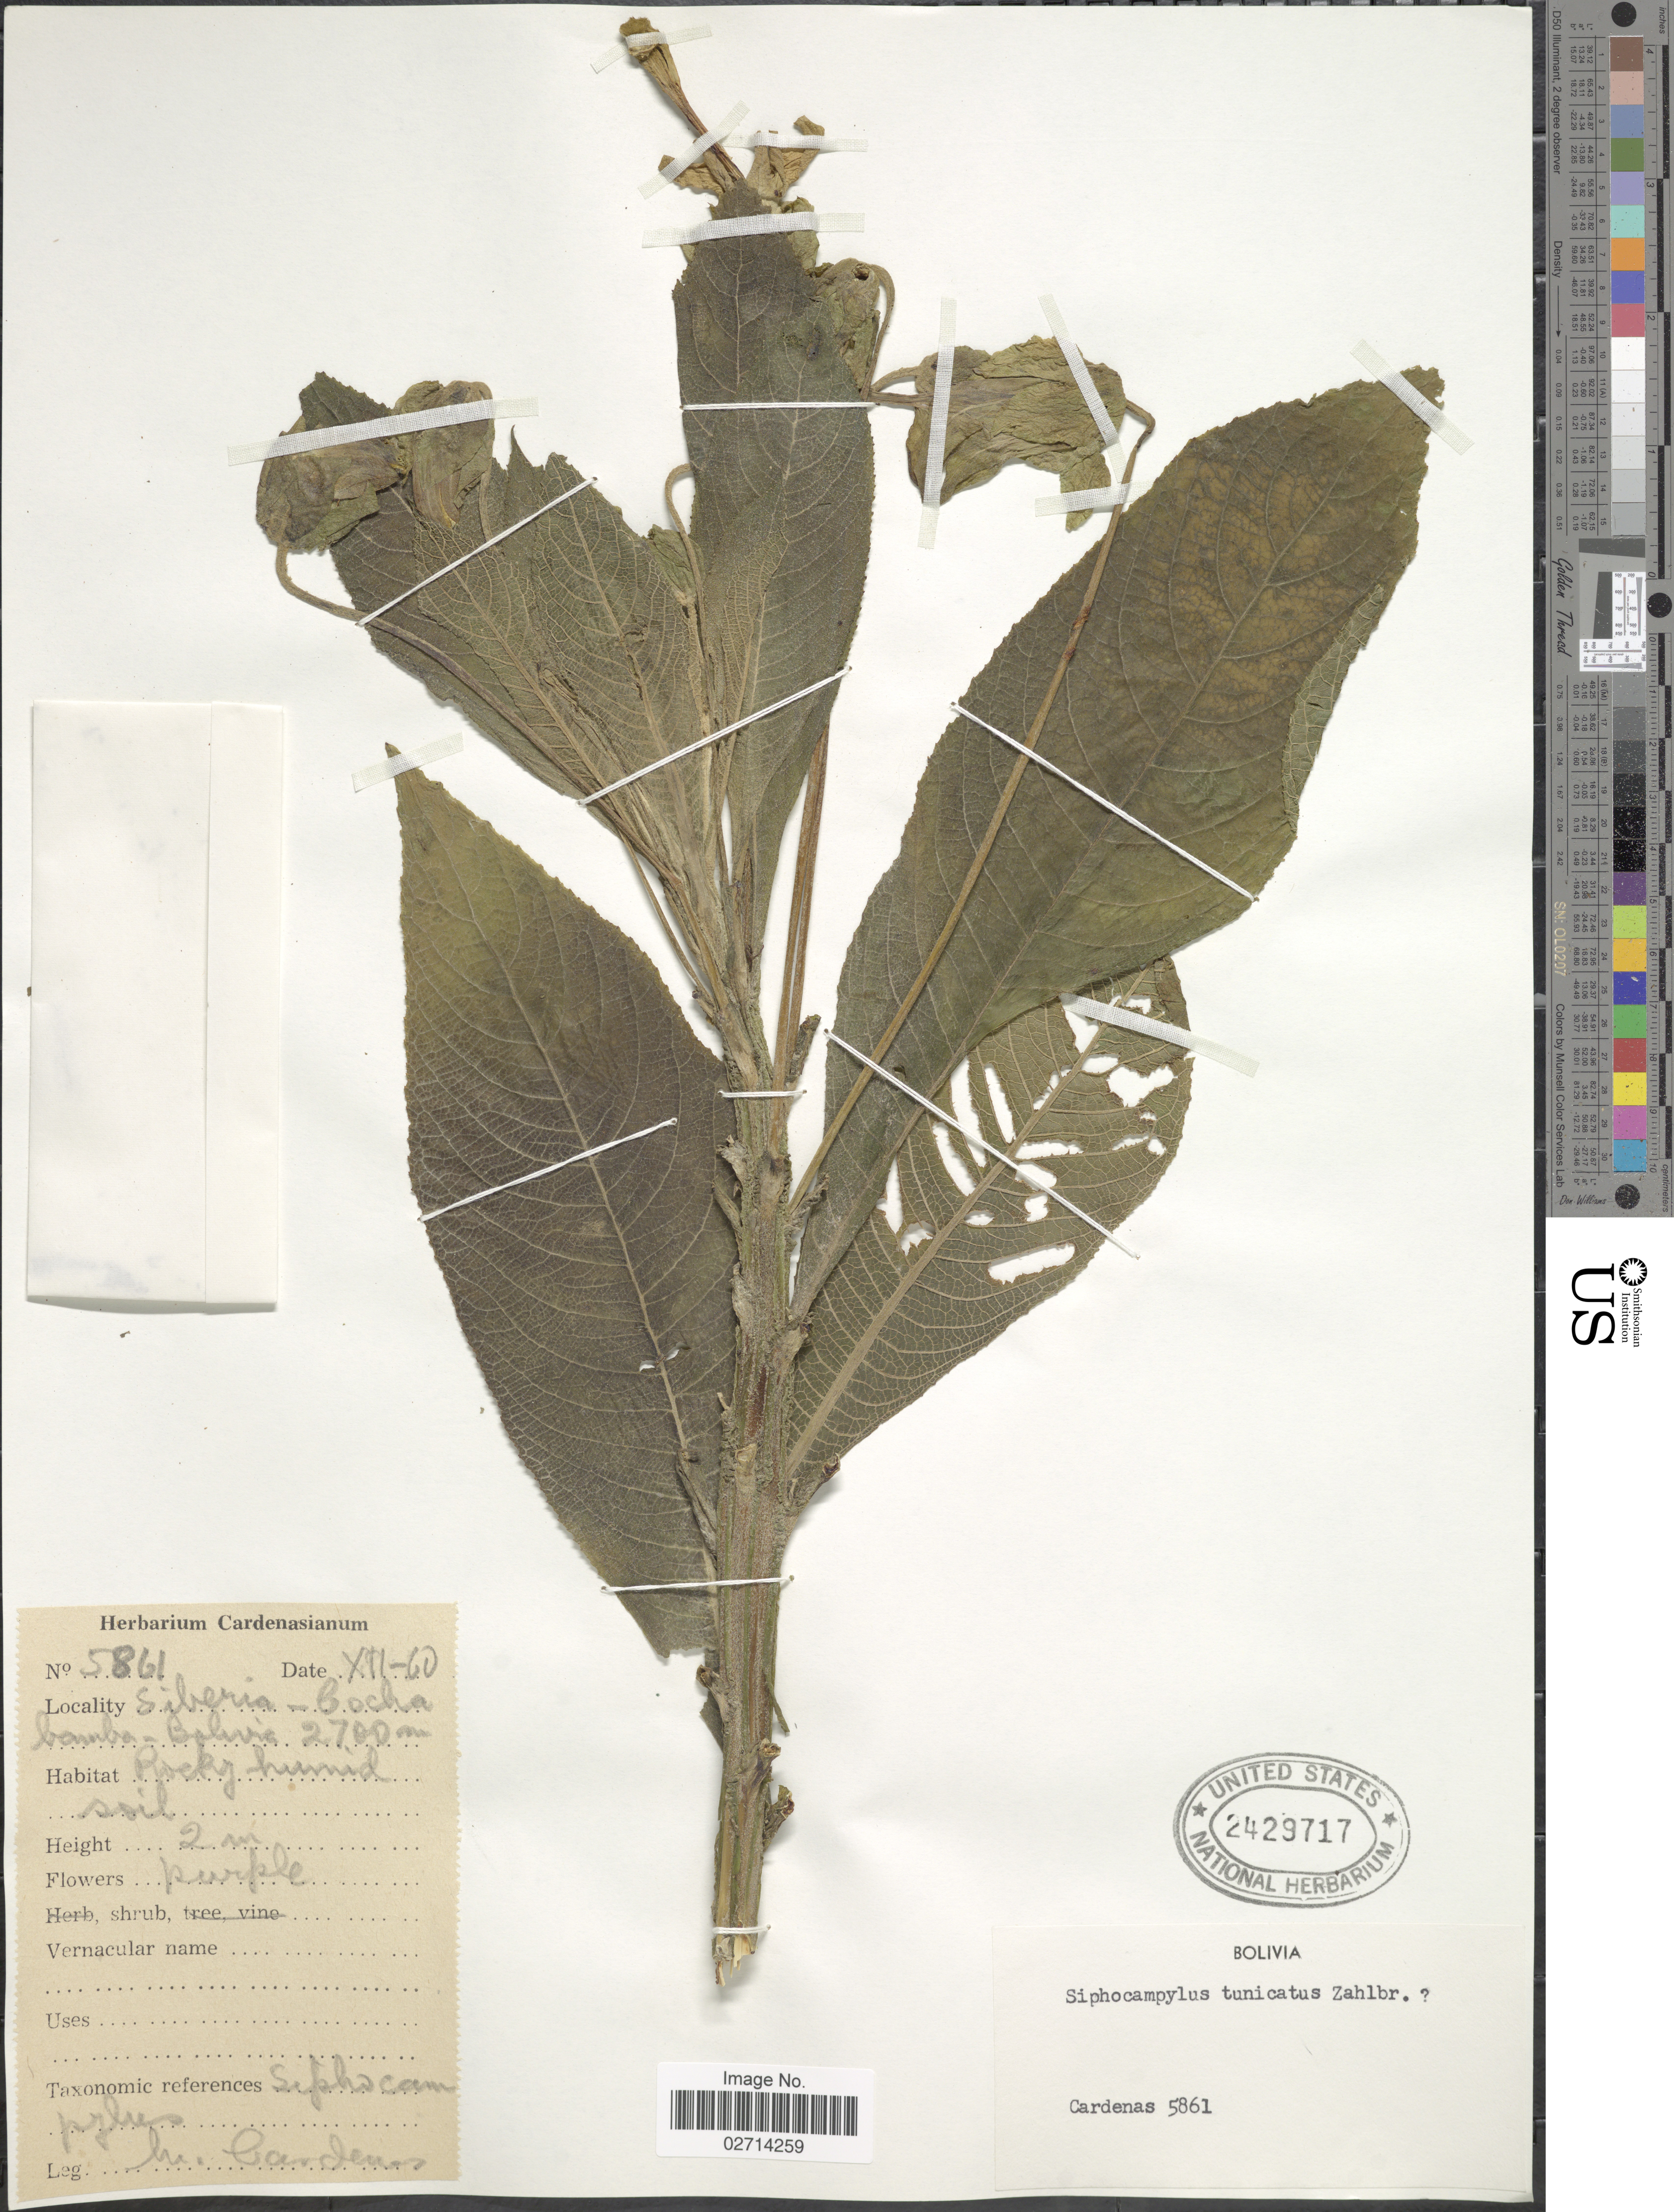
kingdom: Plantae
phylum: Tracheophyta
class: Magnoliopsida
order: Asterales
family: Campanulaceae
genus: Siphocampylus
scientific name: Siphocampylus tunicatus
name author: Zahlbr.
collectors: M. Cárdenas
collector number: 5861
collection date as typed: Transcribed d/m/y: /12/60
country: Bolivia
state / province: Cochabamba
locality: Siberia, rocky humid soil.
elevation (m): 2700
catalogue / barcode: US 2429717